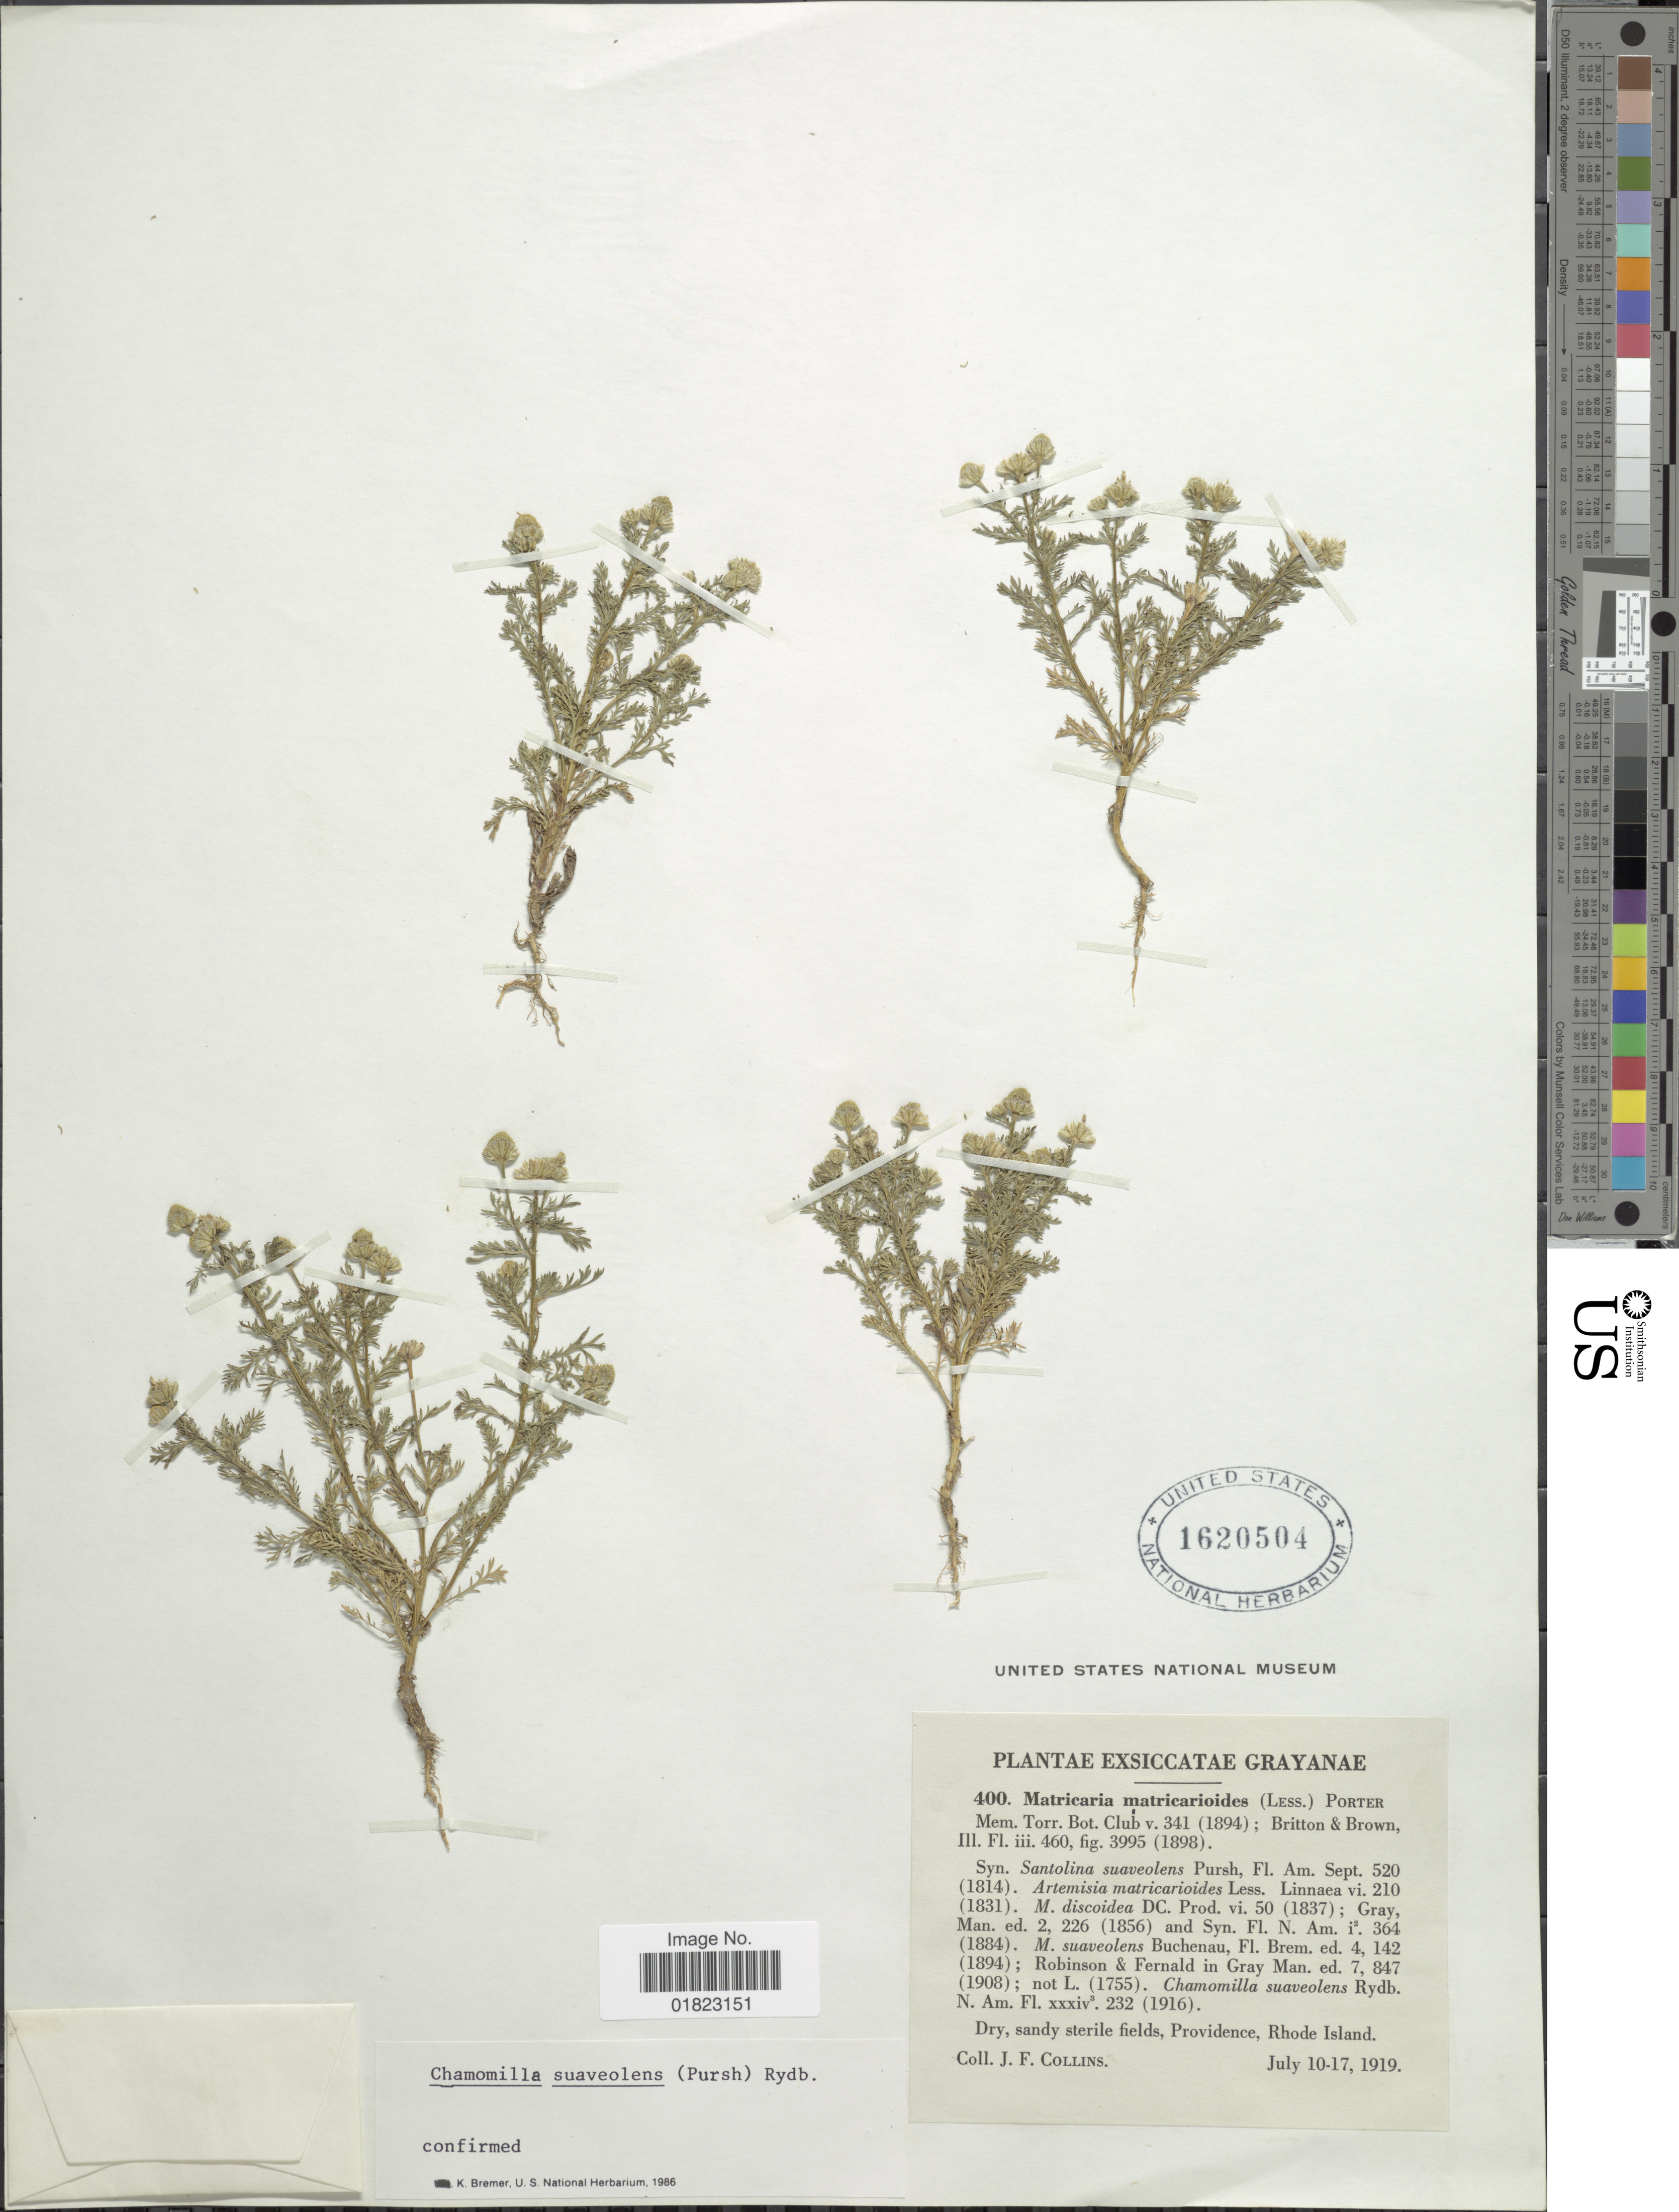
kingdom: Plantae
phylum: Tracheophyta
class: Magnoliopsida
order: Asterales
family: Asteraceae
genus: Matricaria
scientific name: Matricaria matricarioides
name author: (Less.) Porter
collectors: J. Collins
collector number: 400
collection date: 1919-07-10/1919-07-17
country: United States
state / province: Rhode Island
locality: Providence, Rhose Island.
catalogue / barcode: US 1620504